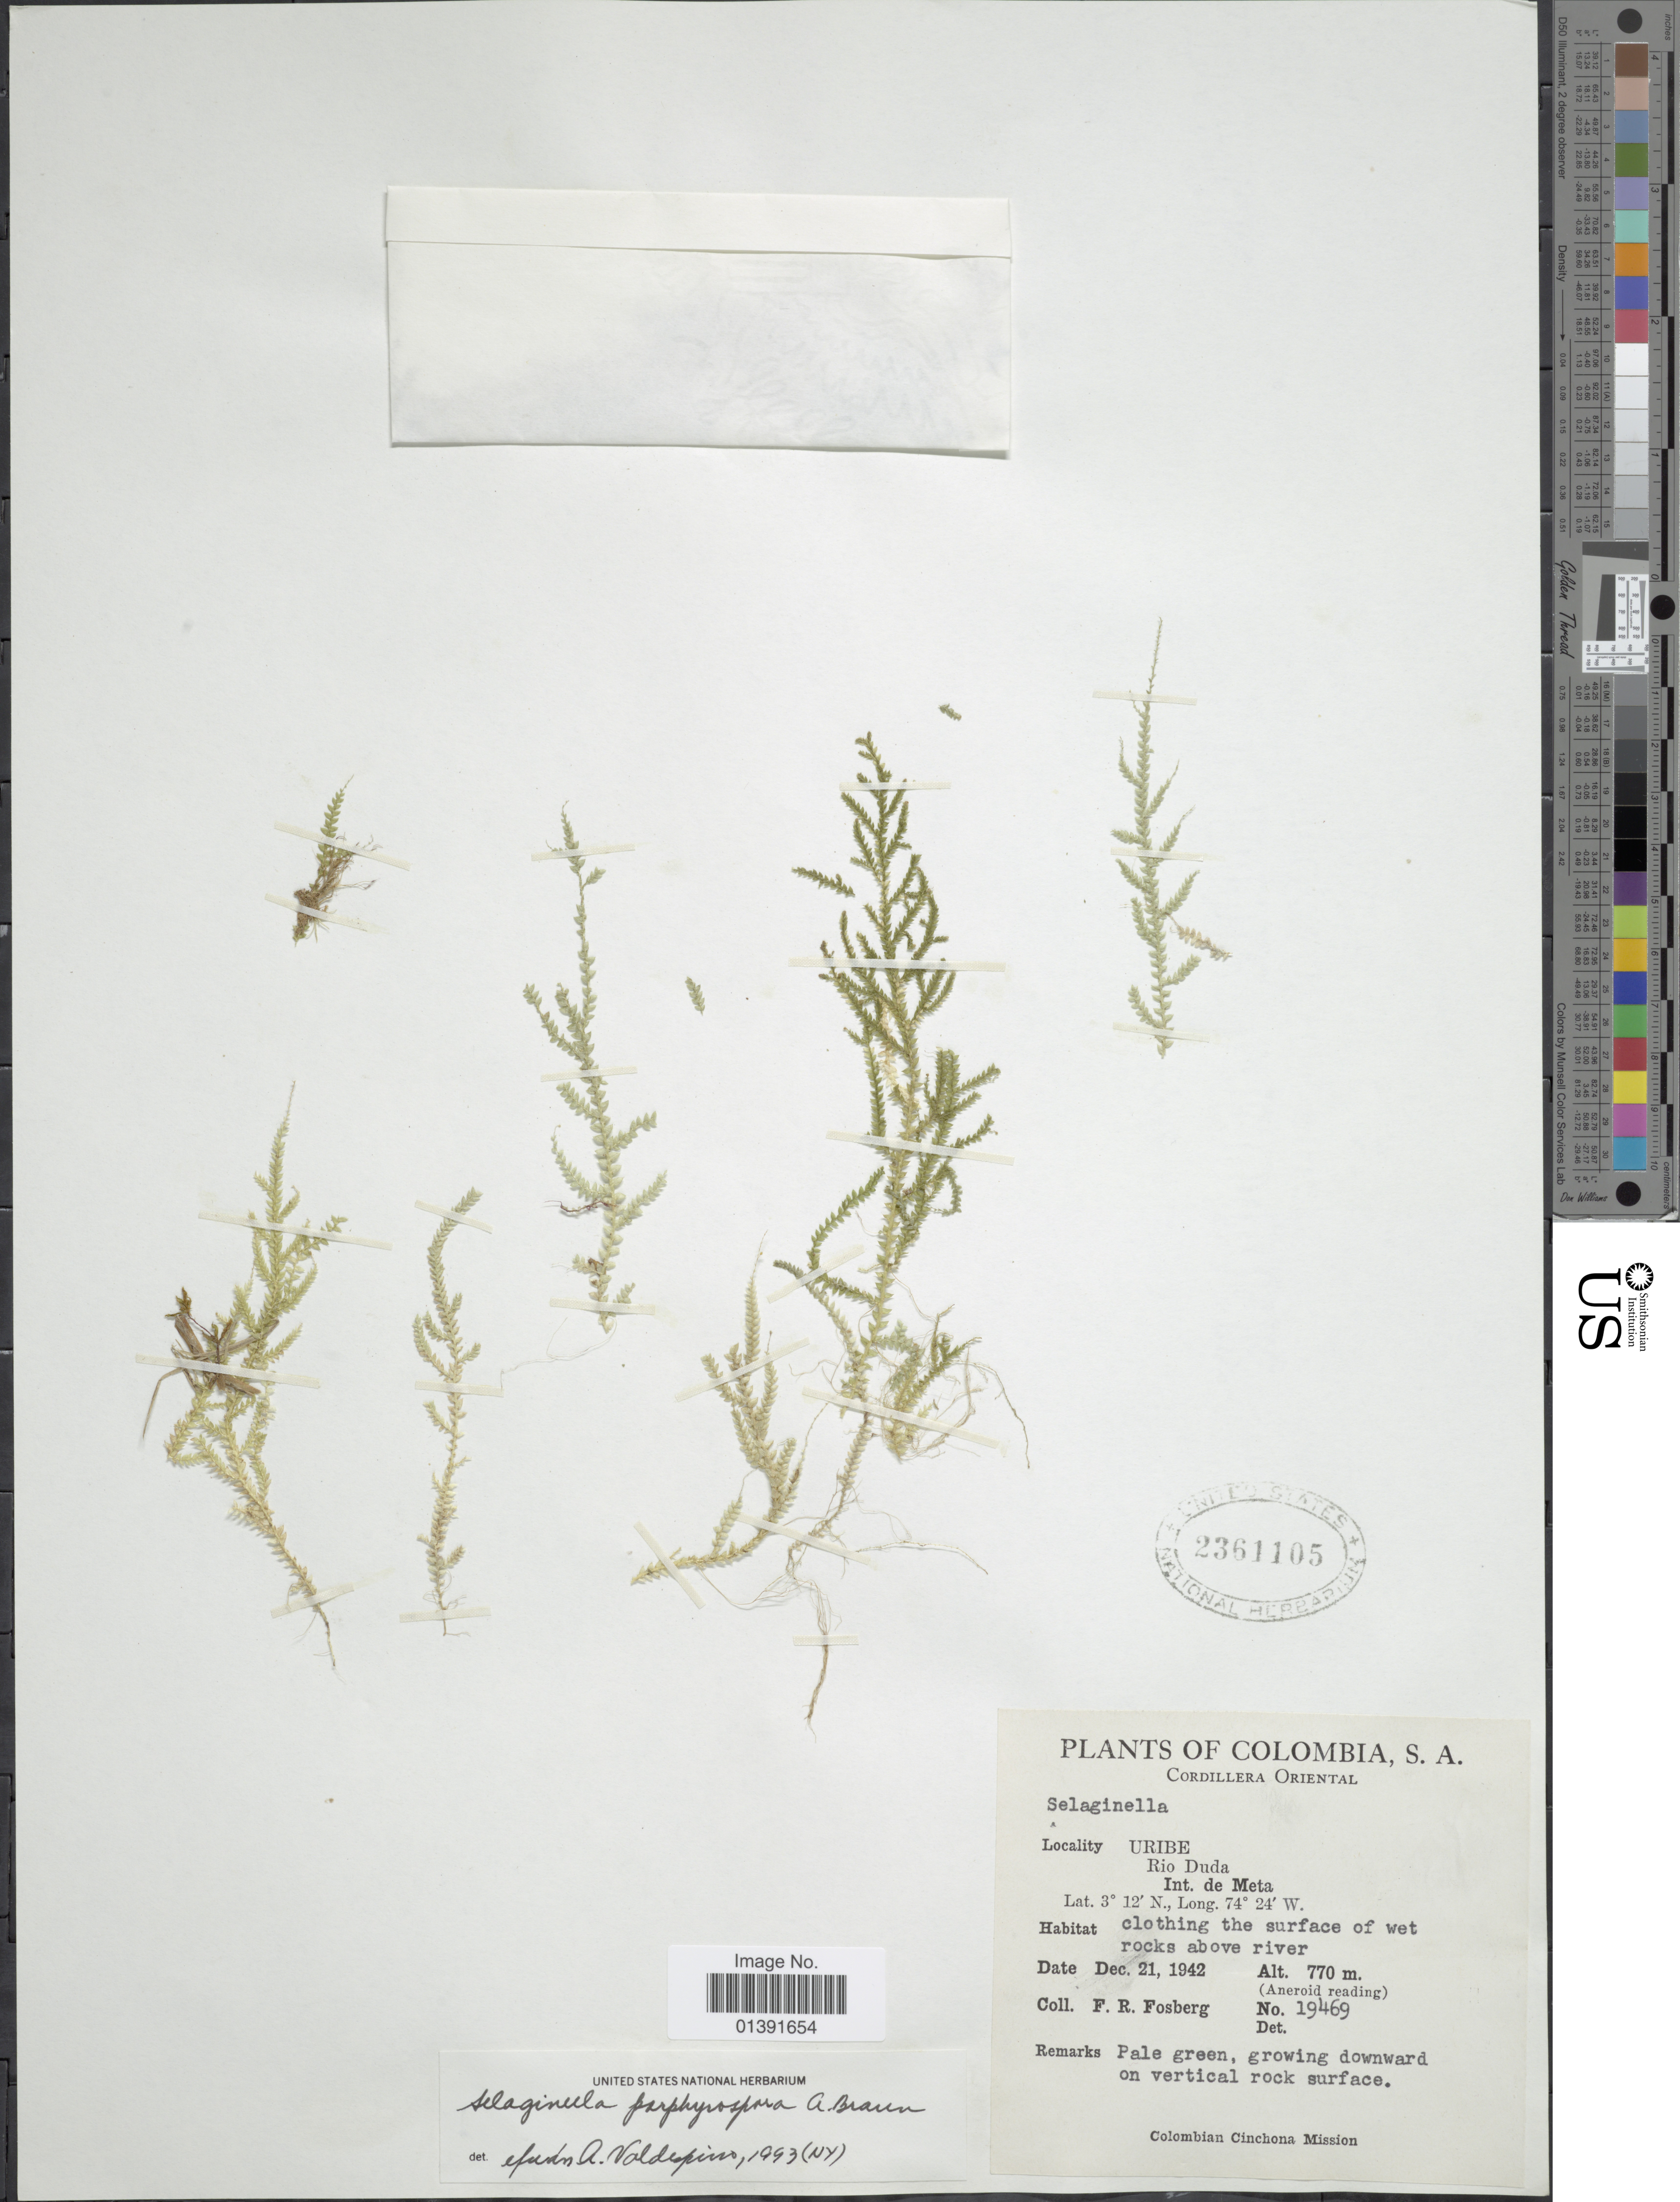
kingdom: Plantae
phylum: Tracheophyta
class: Lycopodiopsida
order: Selaginellales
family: Selaginellaceae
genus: Selaginella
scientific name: Selaginella porphyrospora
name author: A. Braun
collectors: F. R. Fosberg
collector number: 19469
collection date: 1942-12-21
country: Colombia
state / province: Meta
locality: Cordillera Oriental, Uribe, Rio Duda, Int. de Meta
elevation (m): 770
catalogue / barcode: US 2361105